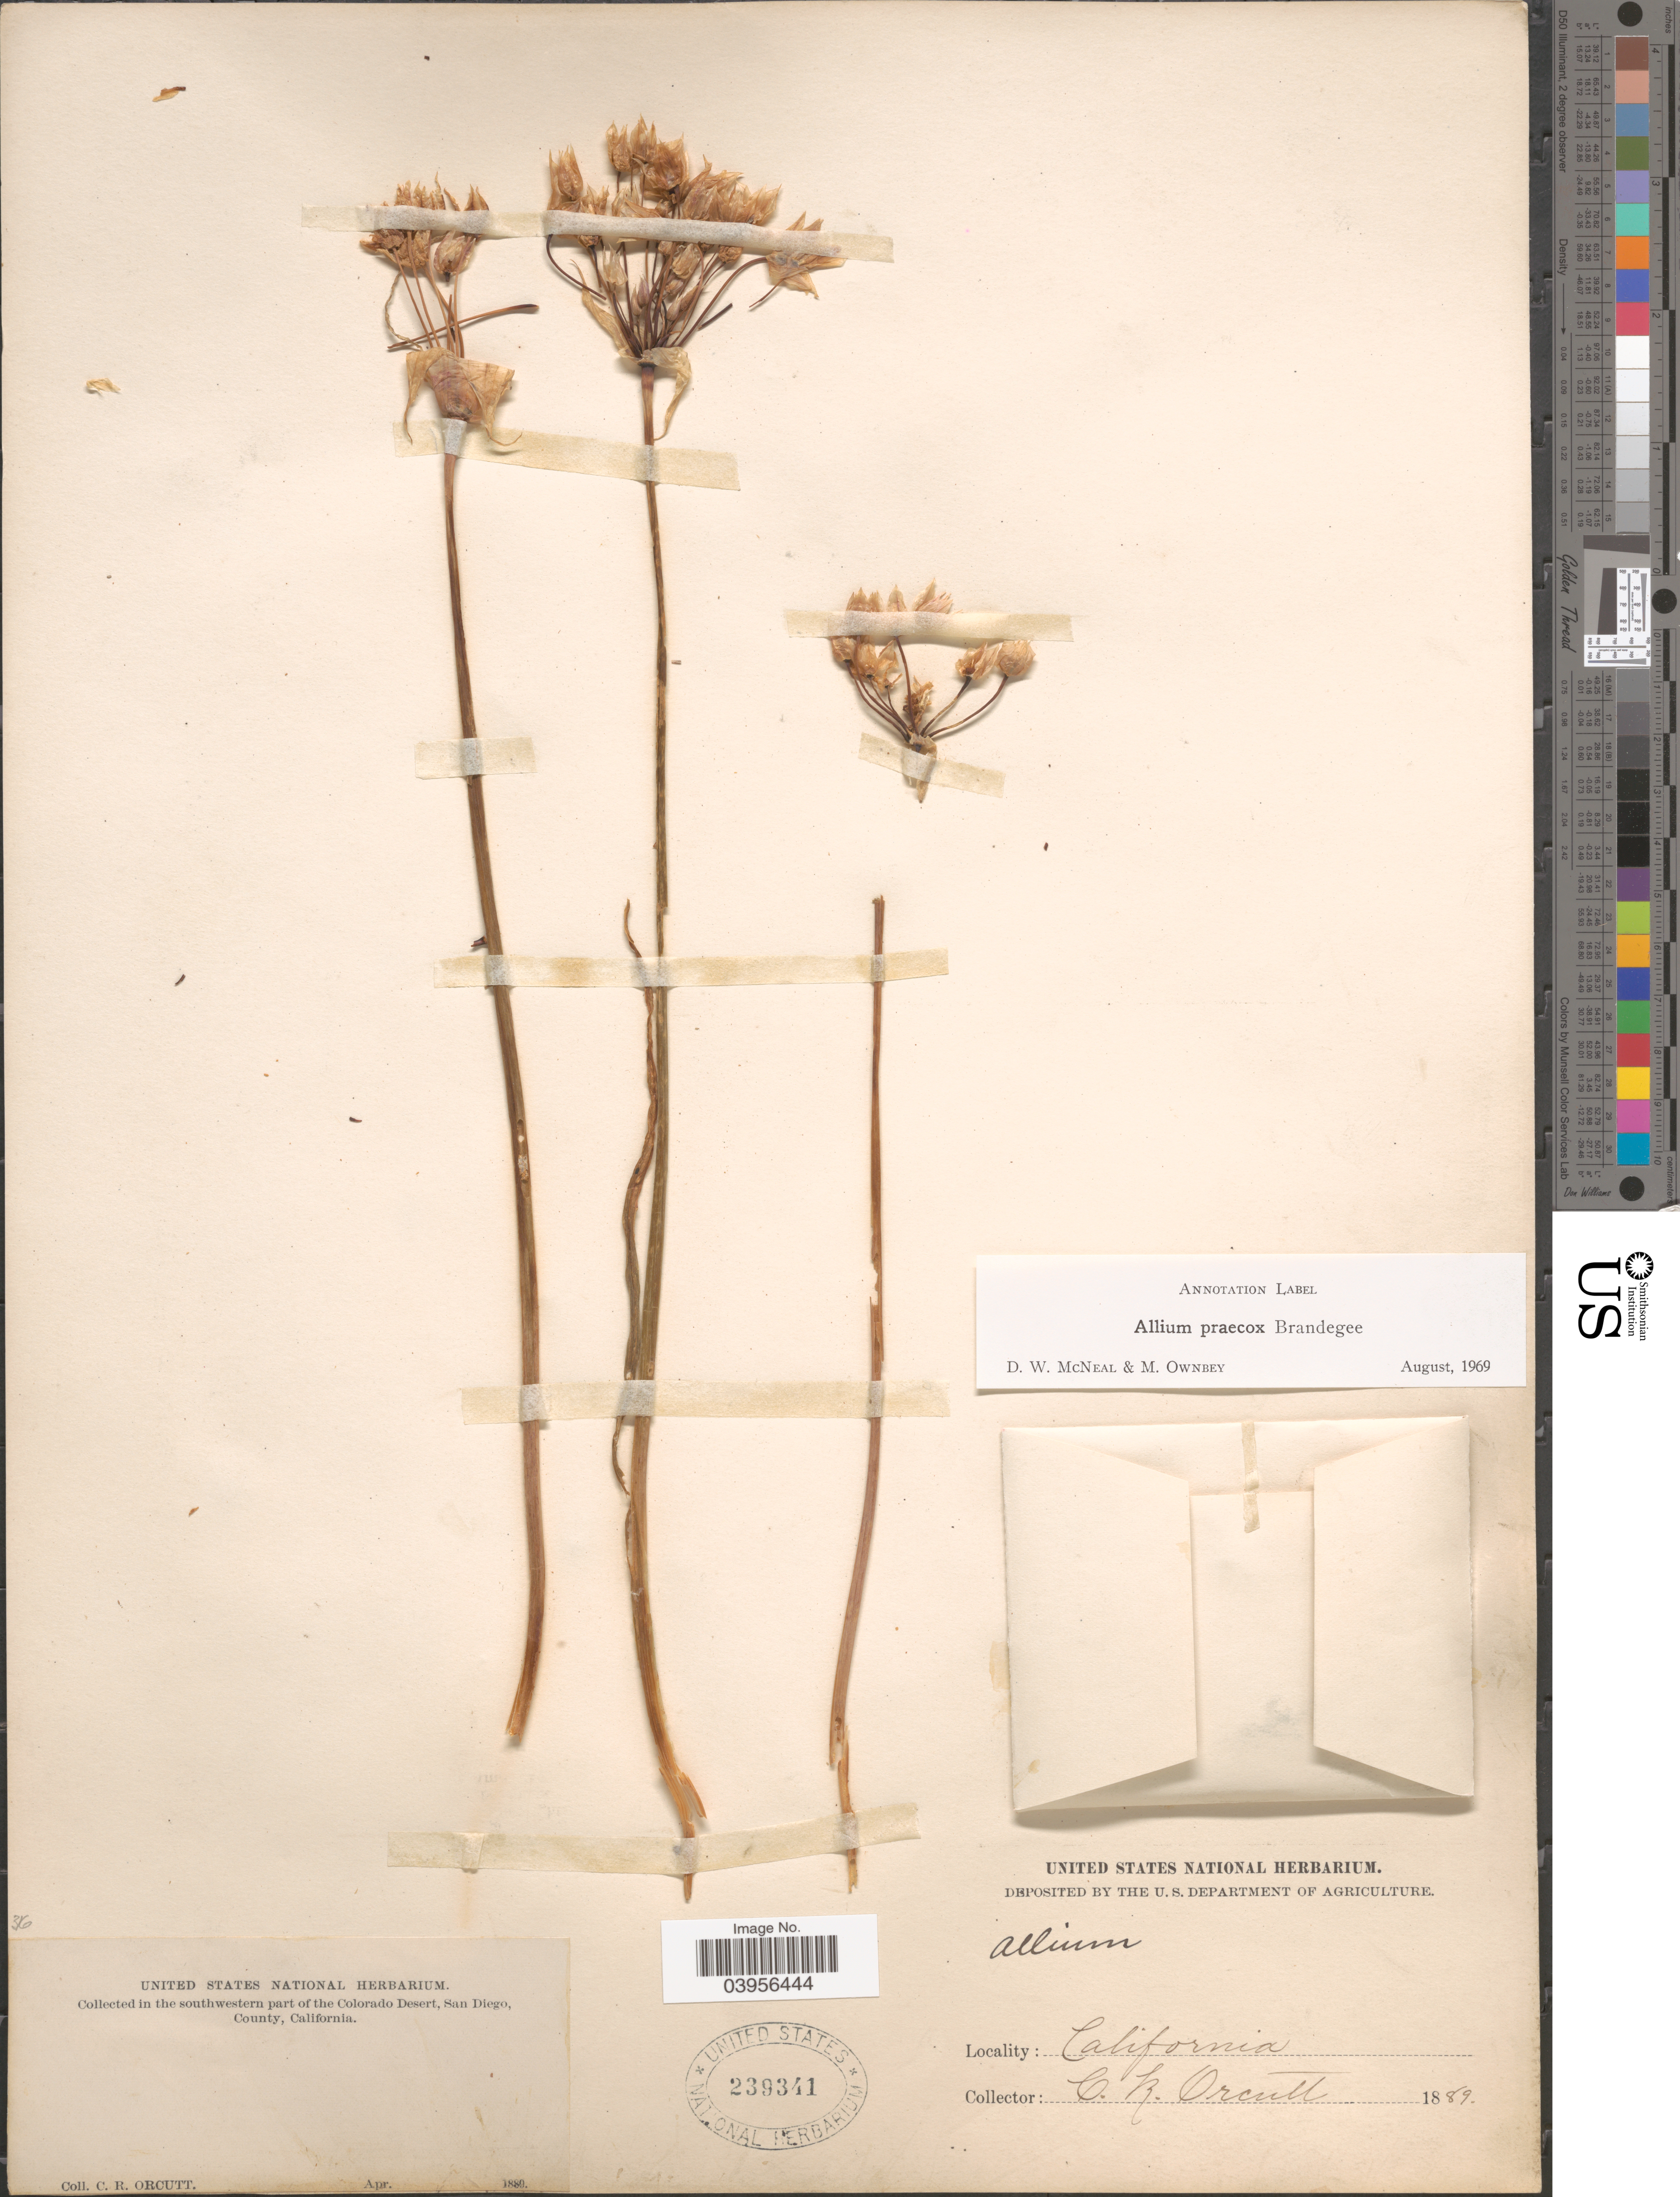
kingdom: Plantae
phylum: Tracheophyta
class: Liliopsida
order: Asparagales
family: Amaryllidaceae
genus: Allium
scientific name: Allium praecox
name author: Brandegee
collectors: C. R. Orcutt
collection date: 1889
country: United States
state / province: California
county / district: San Diego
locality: In the southwestern part of the Colorado Desert, San Diego, County.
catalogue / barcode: US 239341